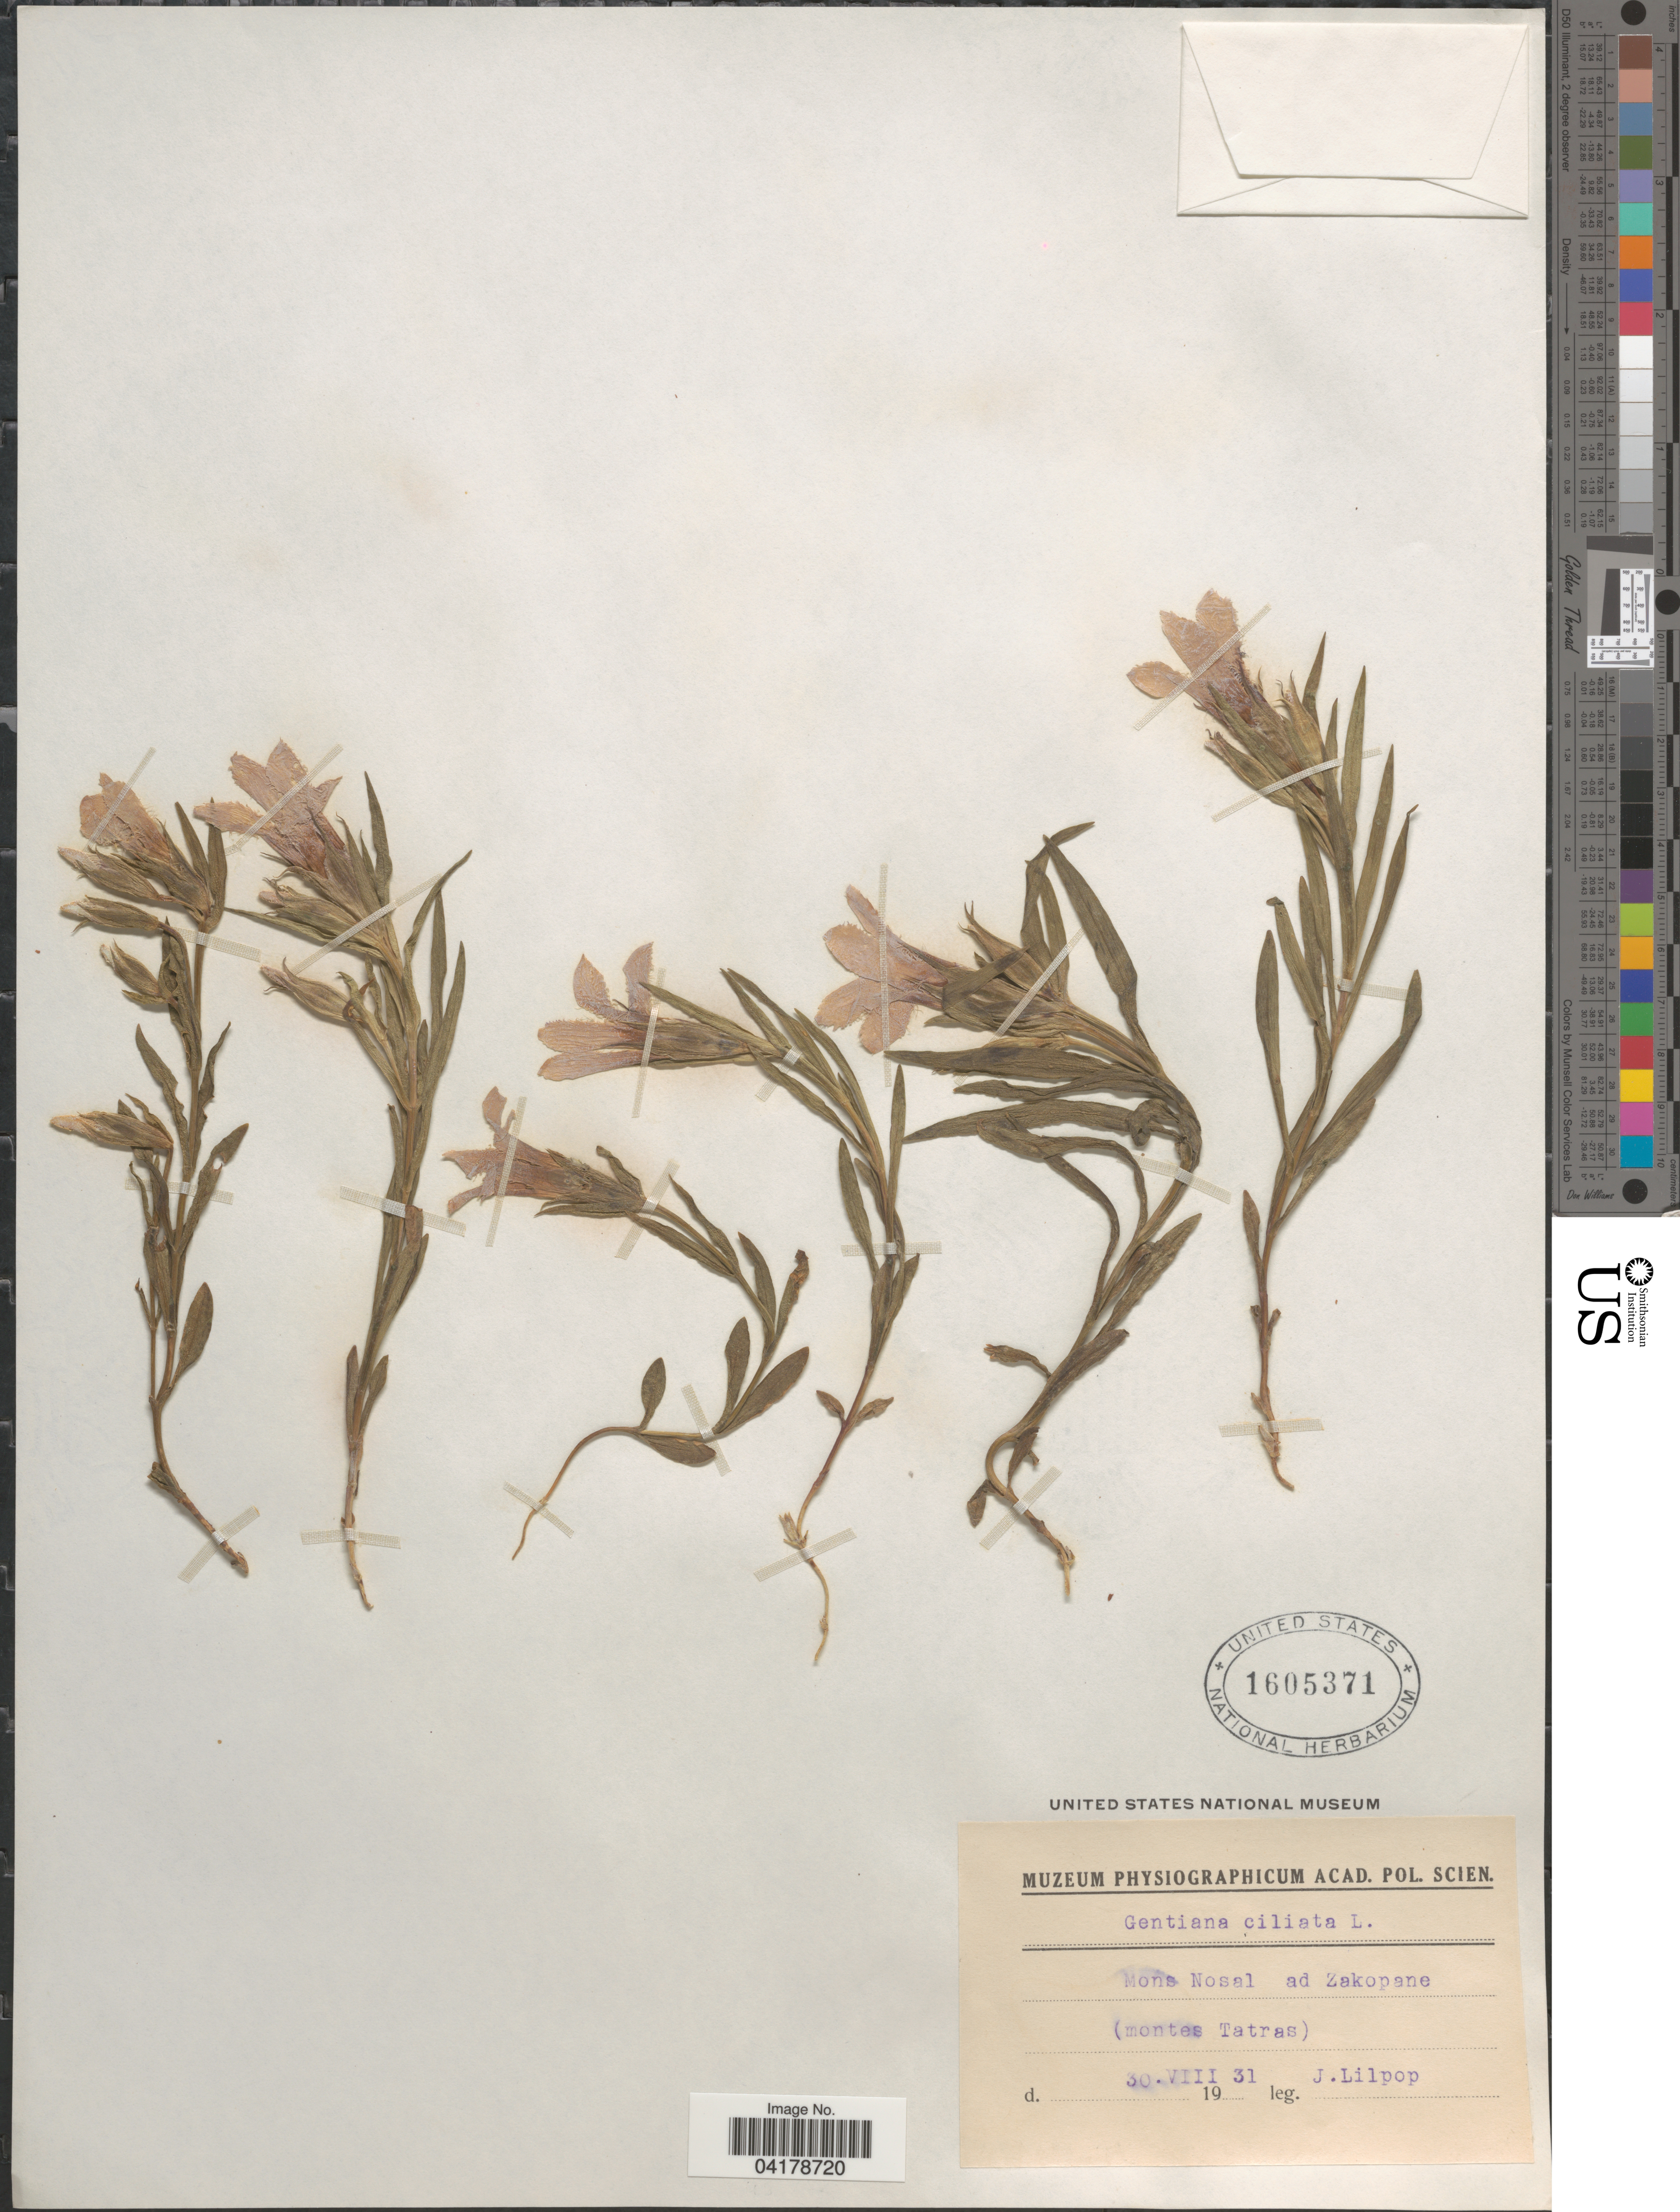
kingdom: Plantae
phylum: Tracheophyta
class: Magnoliopsida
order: Gentianales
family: Gentianaceae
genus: Gentiana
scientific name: Gentiana ciliata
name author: L.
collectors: J. Lilpop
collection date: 1931-08-30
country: Poland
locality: Mons Nosal ad Zakopane (montes Tatras).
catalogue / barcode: US 1605371